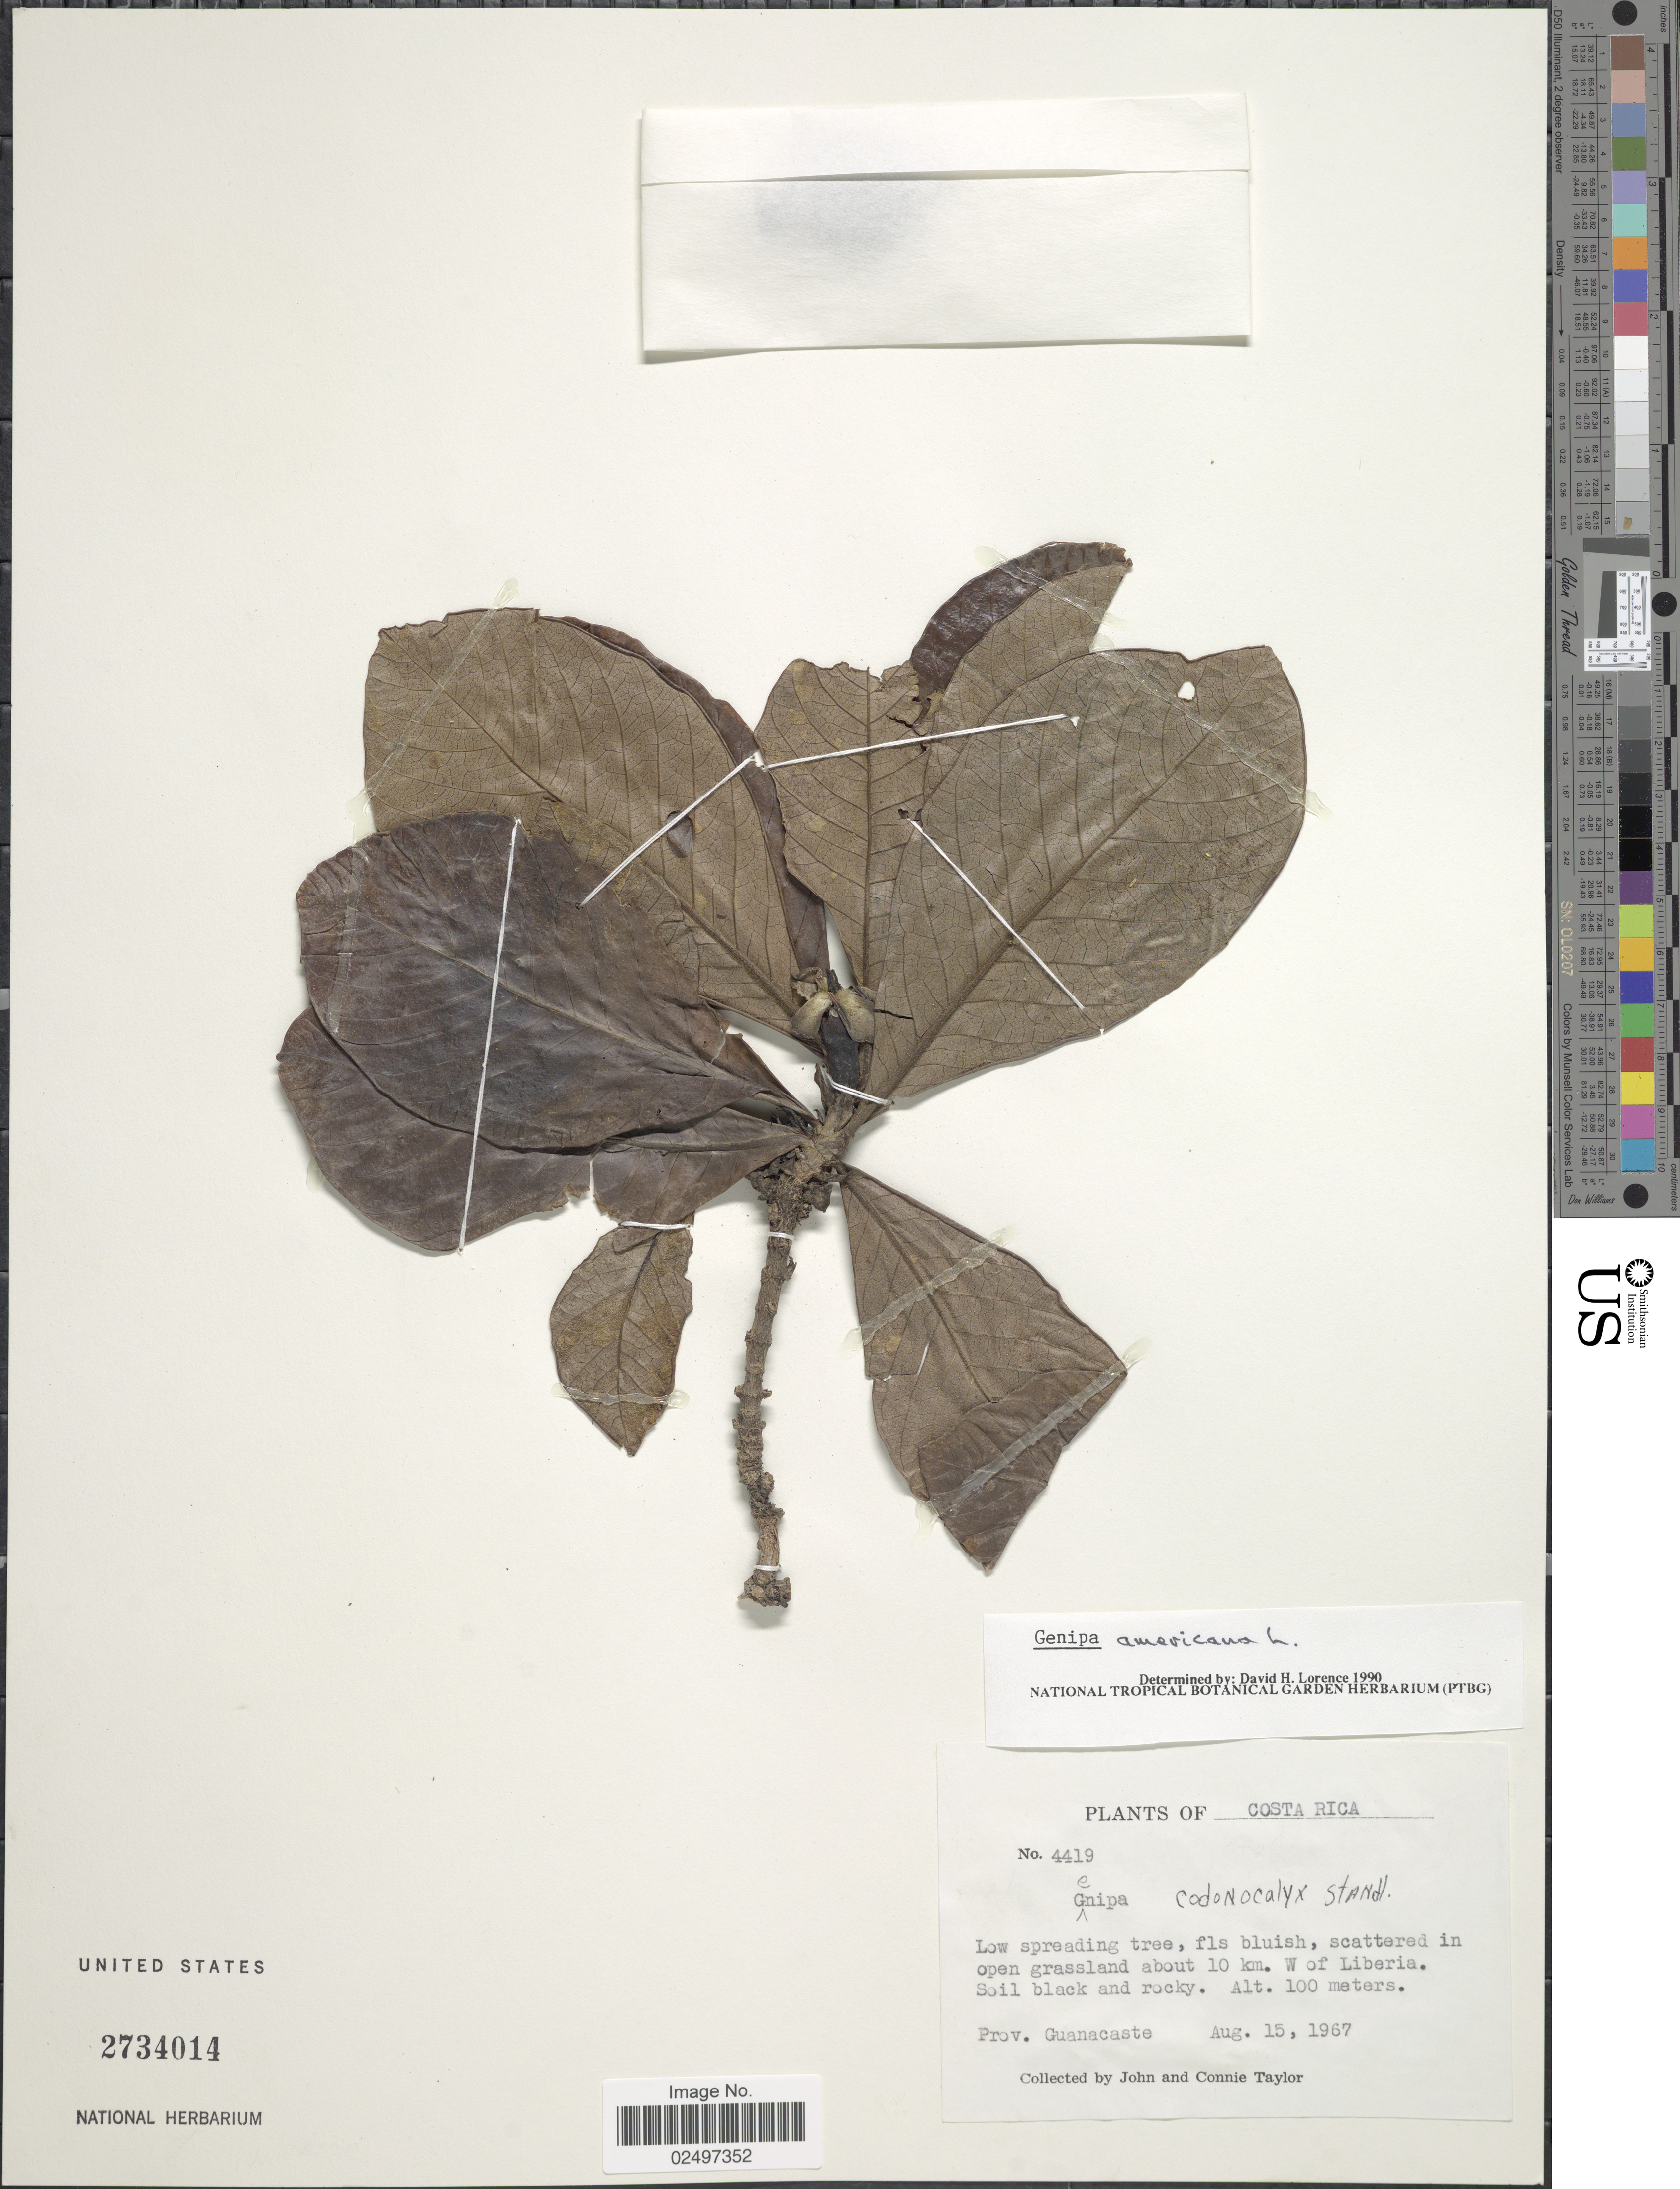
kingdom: Plantae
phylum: Tracheophyta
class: Magnoliopsida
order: Gentianales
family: Rubiaceae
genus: Genipa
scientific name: Genipa americana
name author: L.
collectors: J. Taylor & C. Taylor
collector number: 4419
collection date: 1967-08-15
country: Costa Rica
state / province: Guanacaste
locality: Prov. Guanacaste, in open grassland about 10 km. W of Liberia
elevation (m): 100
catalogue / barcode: US 2734014